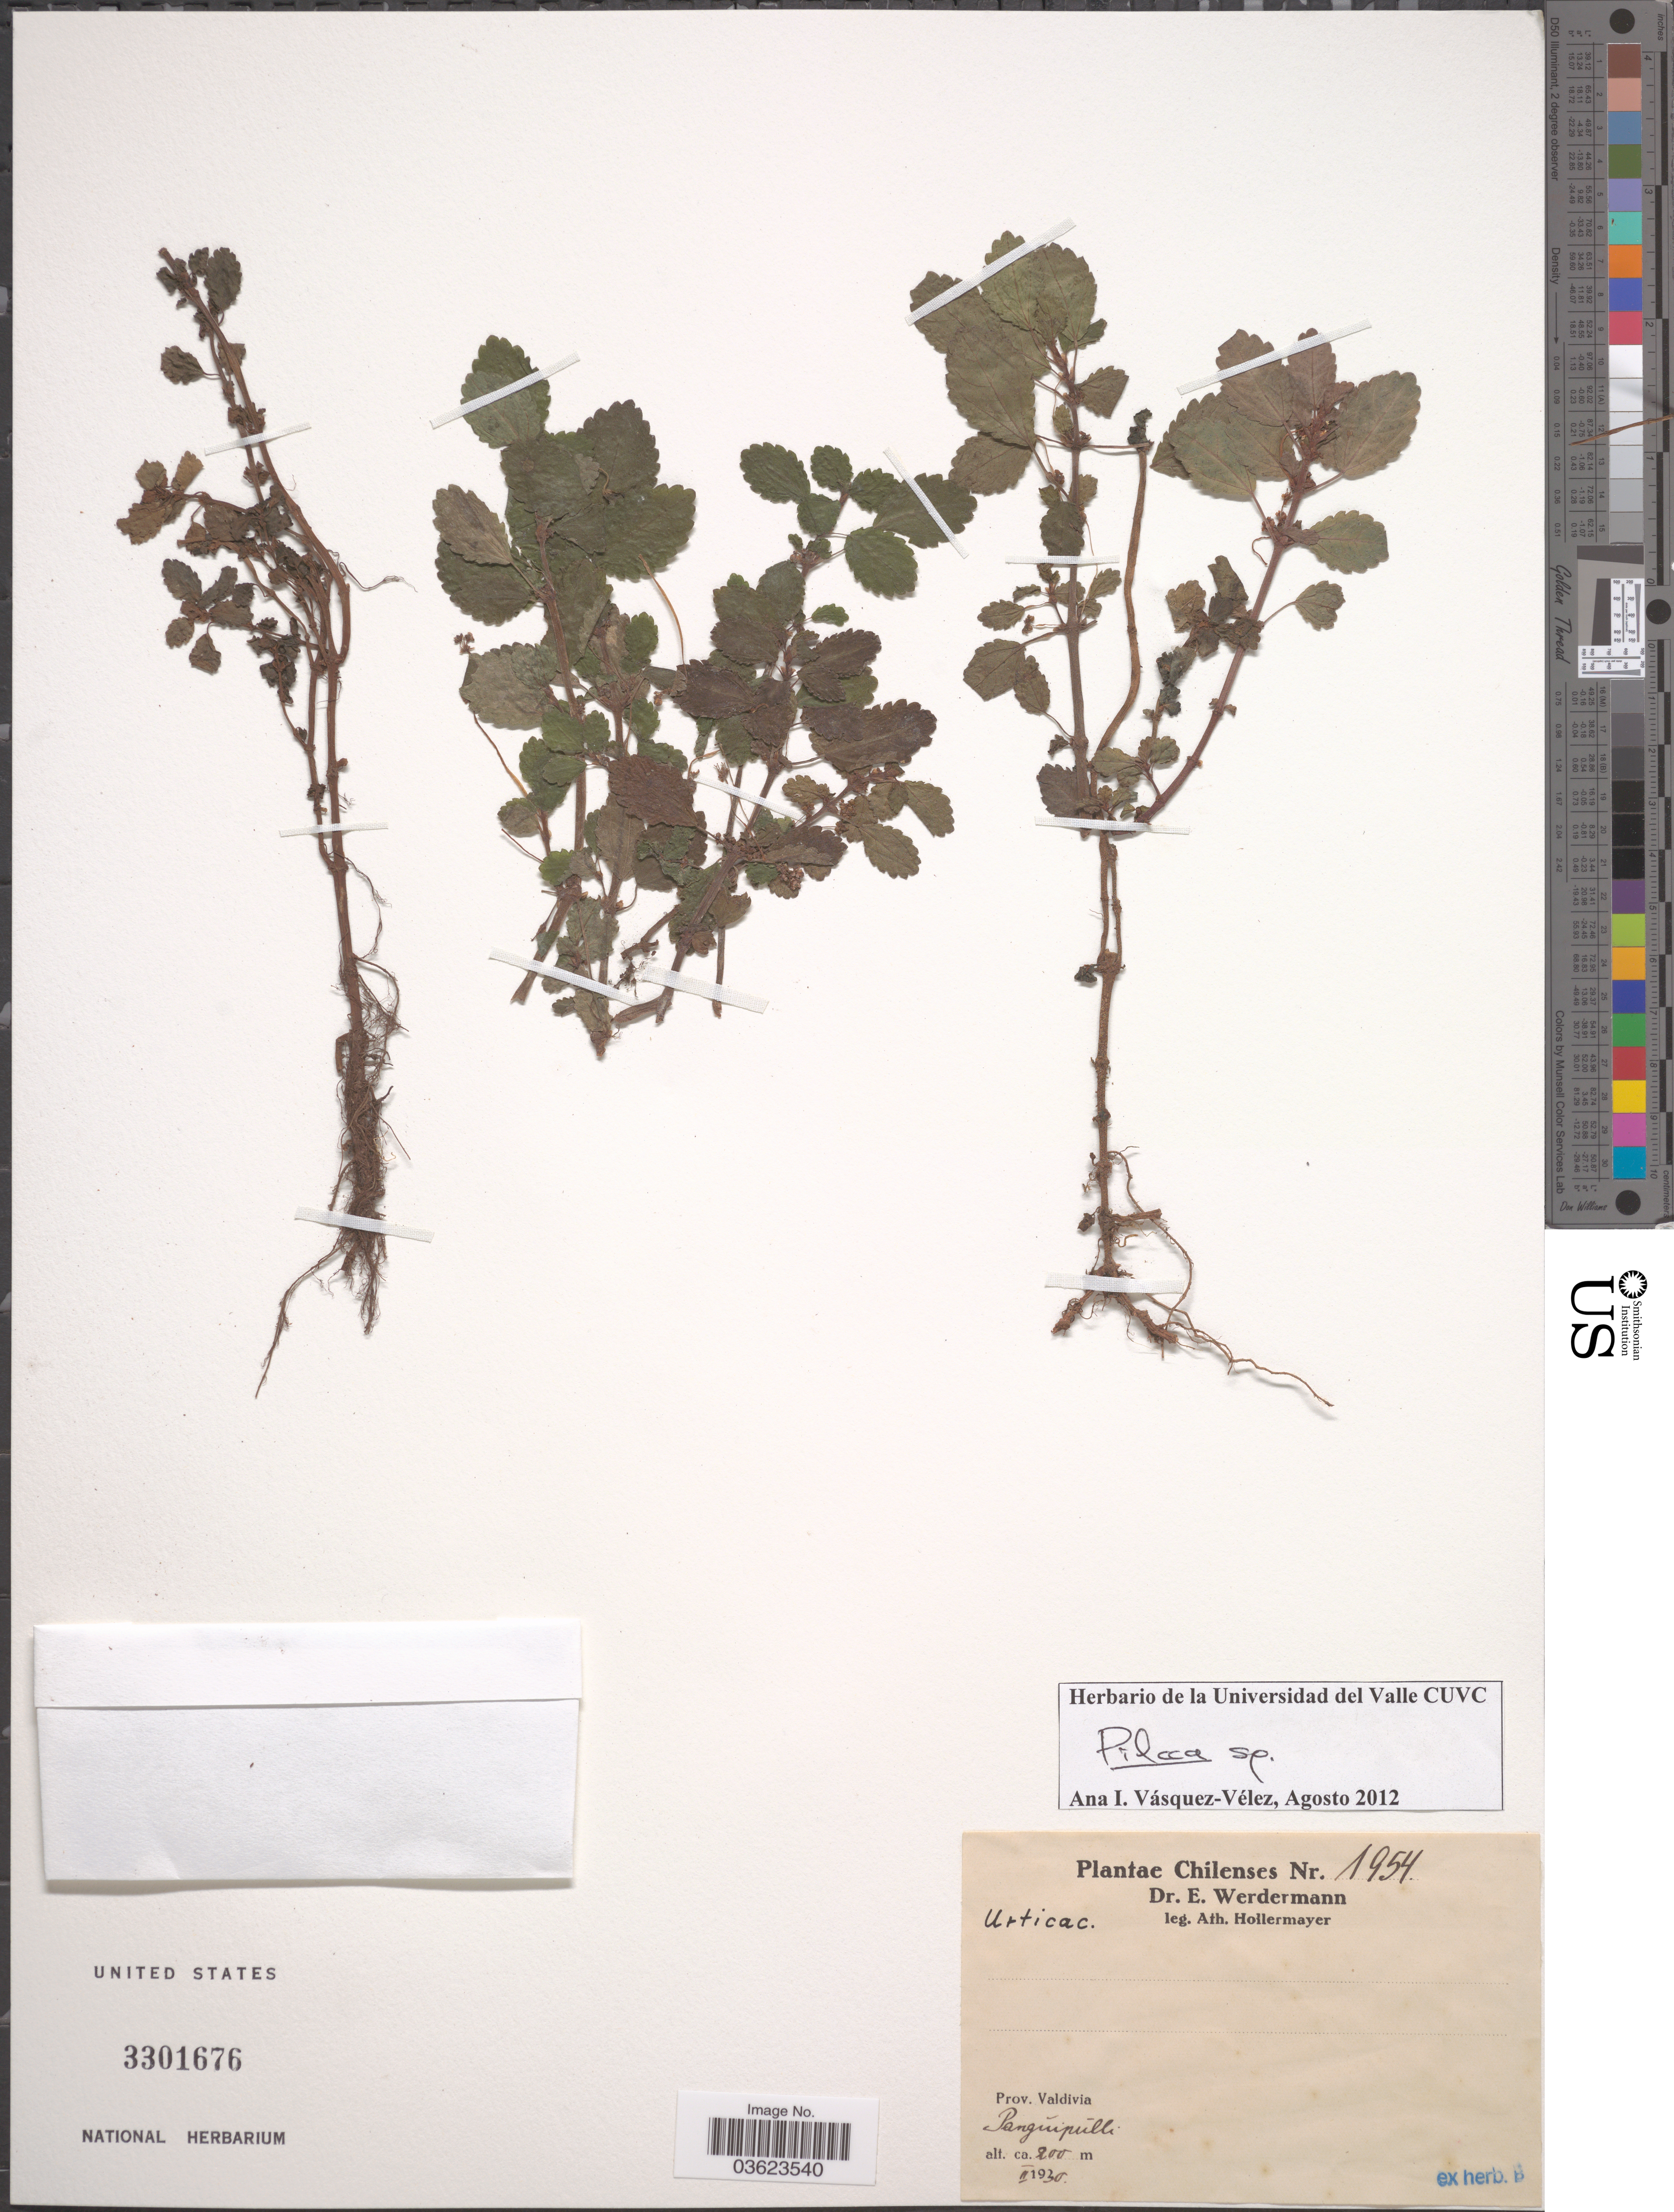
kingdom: Plantae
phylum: Tracheophyta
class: Magnoliopsida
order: Rosales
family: Urticaceae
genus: Pilea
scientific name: Pilea sp.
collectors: A. Hollermayer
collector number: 1954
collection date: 1930-02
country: Chile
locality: Prov. Valdivia. Pangūipūlli.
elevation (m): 200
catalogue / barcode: US 3301676